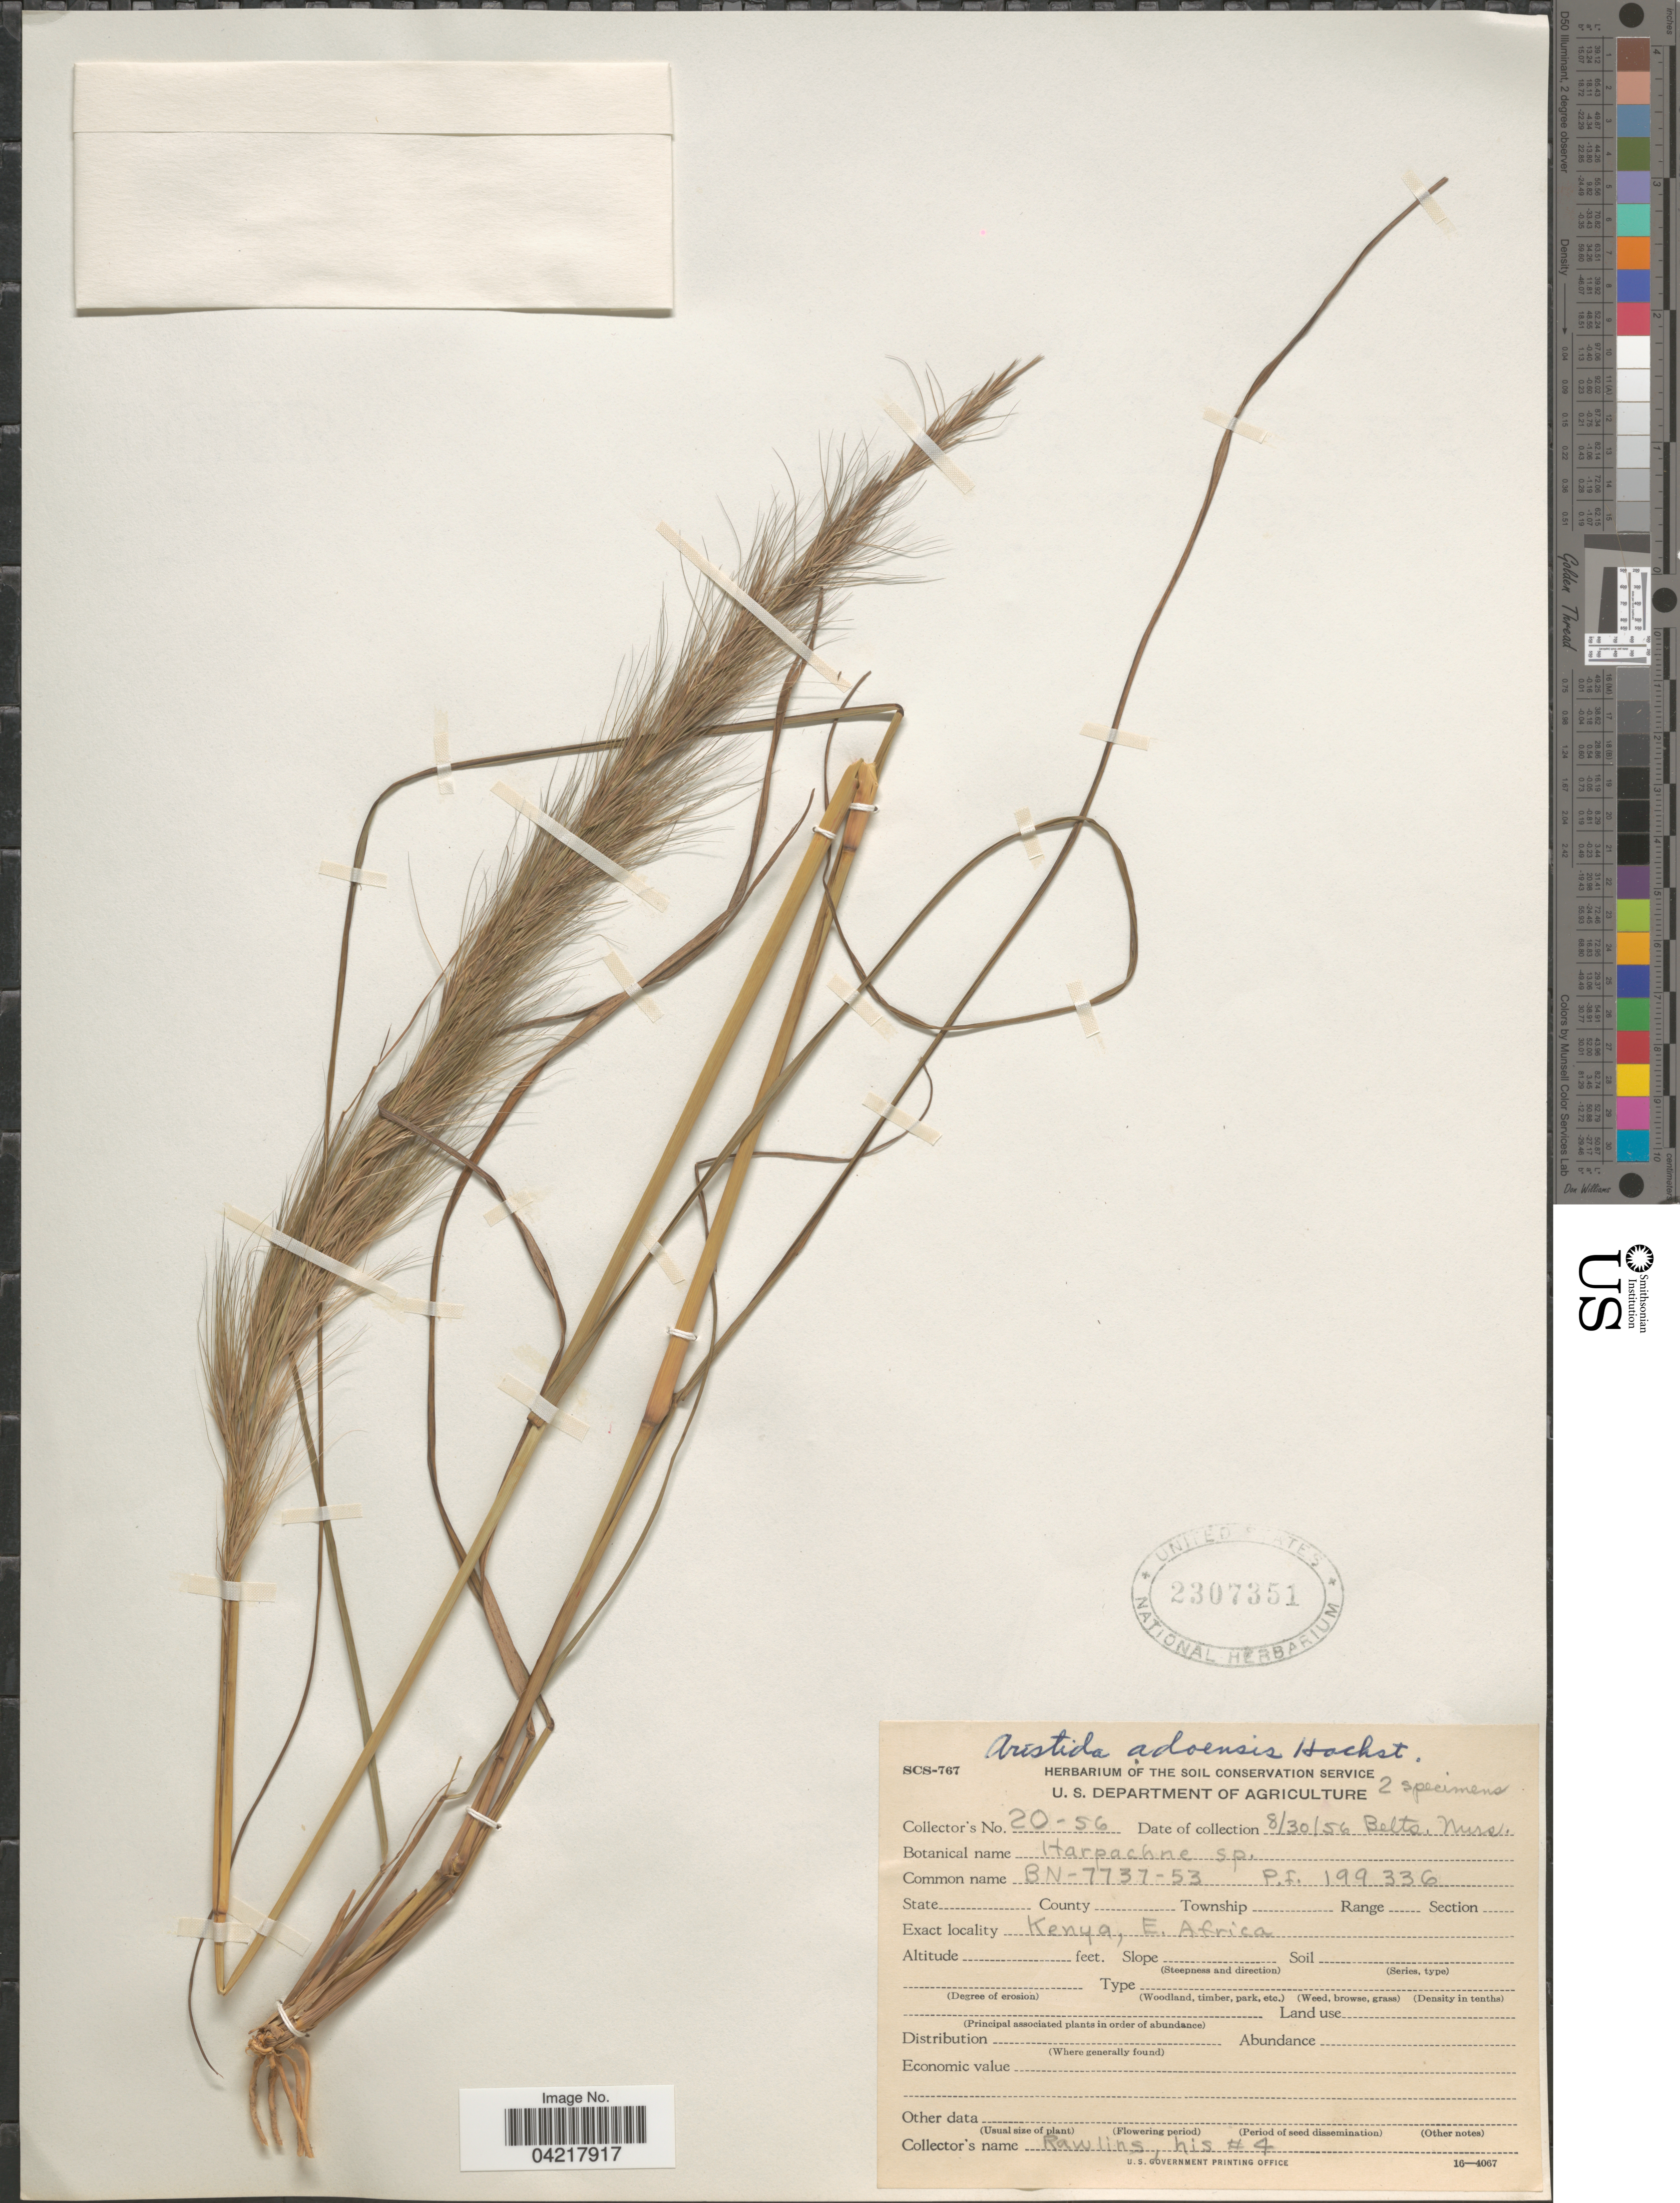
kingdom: Plantae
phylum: Tracheophyta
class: Liliopsida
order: Poales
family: Poaceae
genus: Aristida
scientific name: Aristida adoensis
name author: Hochst. ex A. Rich.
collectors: -. Rawlins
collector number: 4/20-56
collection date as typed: Transcribed d/m/y: 30/8/56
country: Kenya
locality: E. Africa.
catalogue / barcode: US 2307351